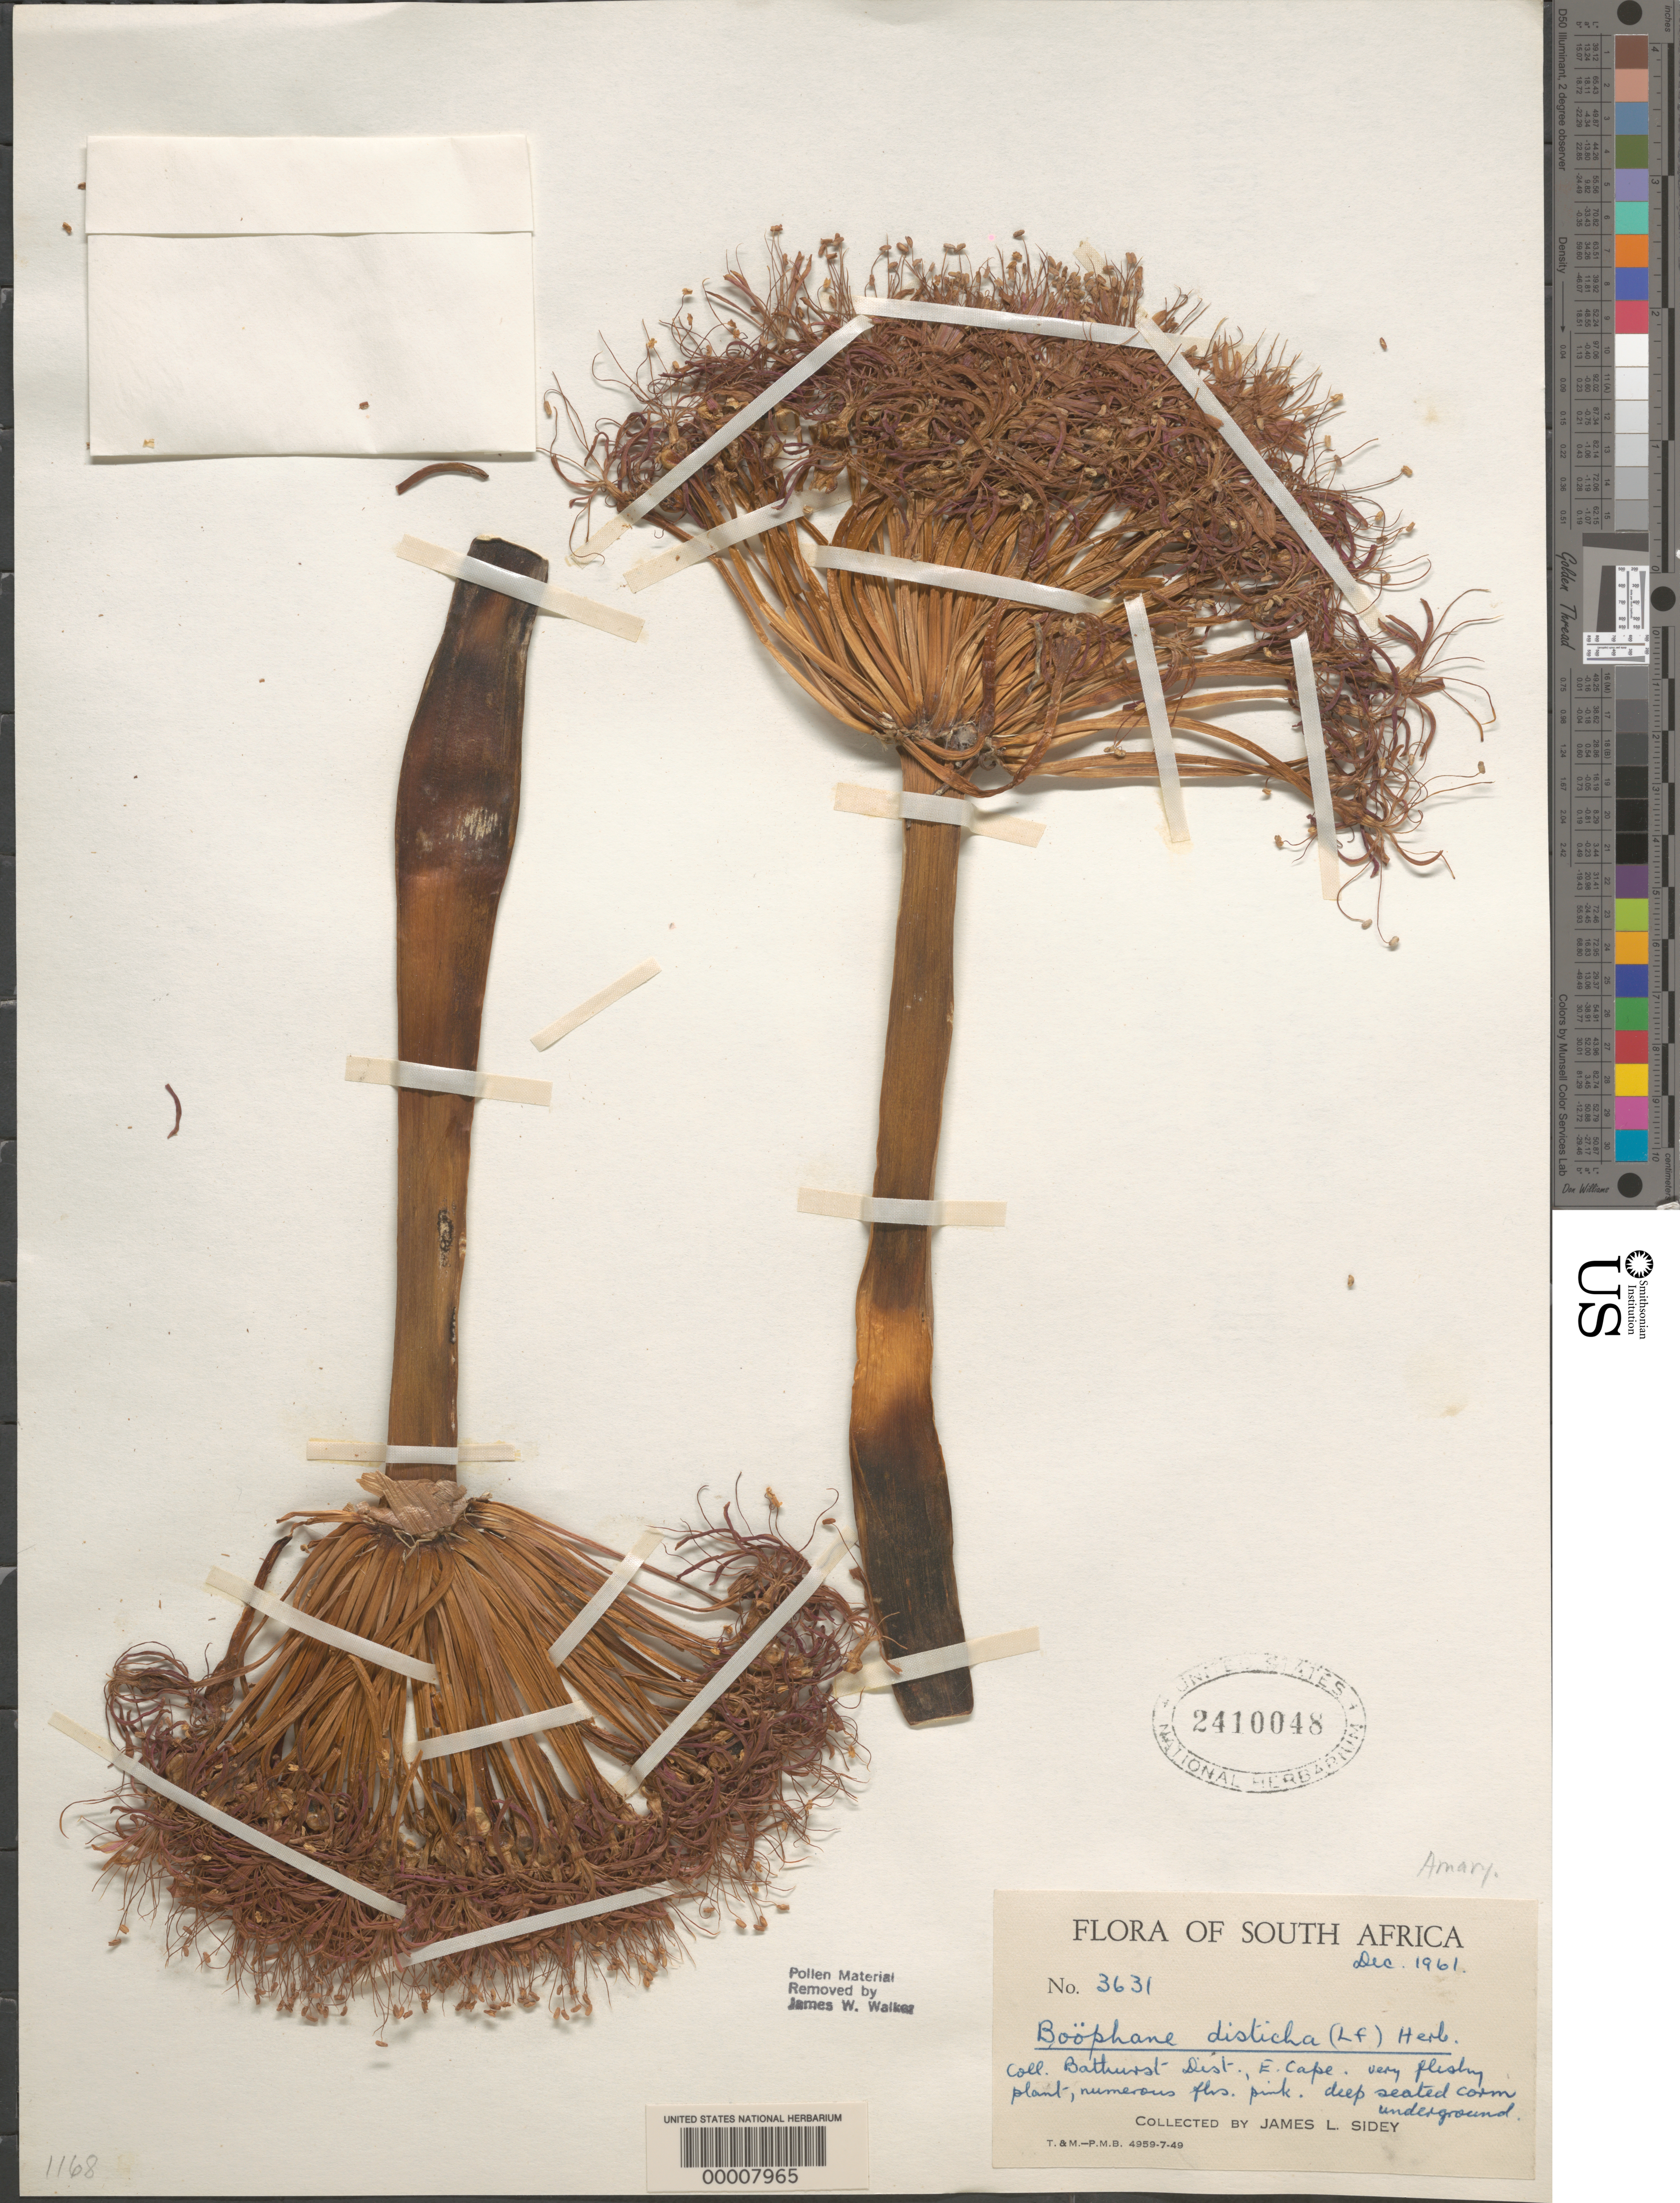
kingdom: Plantae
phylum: Tracheophyta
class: Liliopsida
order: Asparagales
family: Amaryllidaceae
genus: Boophone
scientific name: Boophone disticha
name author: (L. f.) Herb.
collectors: J. L. Sidey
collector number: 3631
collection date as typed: Dec 1961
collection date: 1961-12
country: South Africa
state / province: Eastern Cape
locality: Bathurst dist.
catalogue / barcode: US 2410048